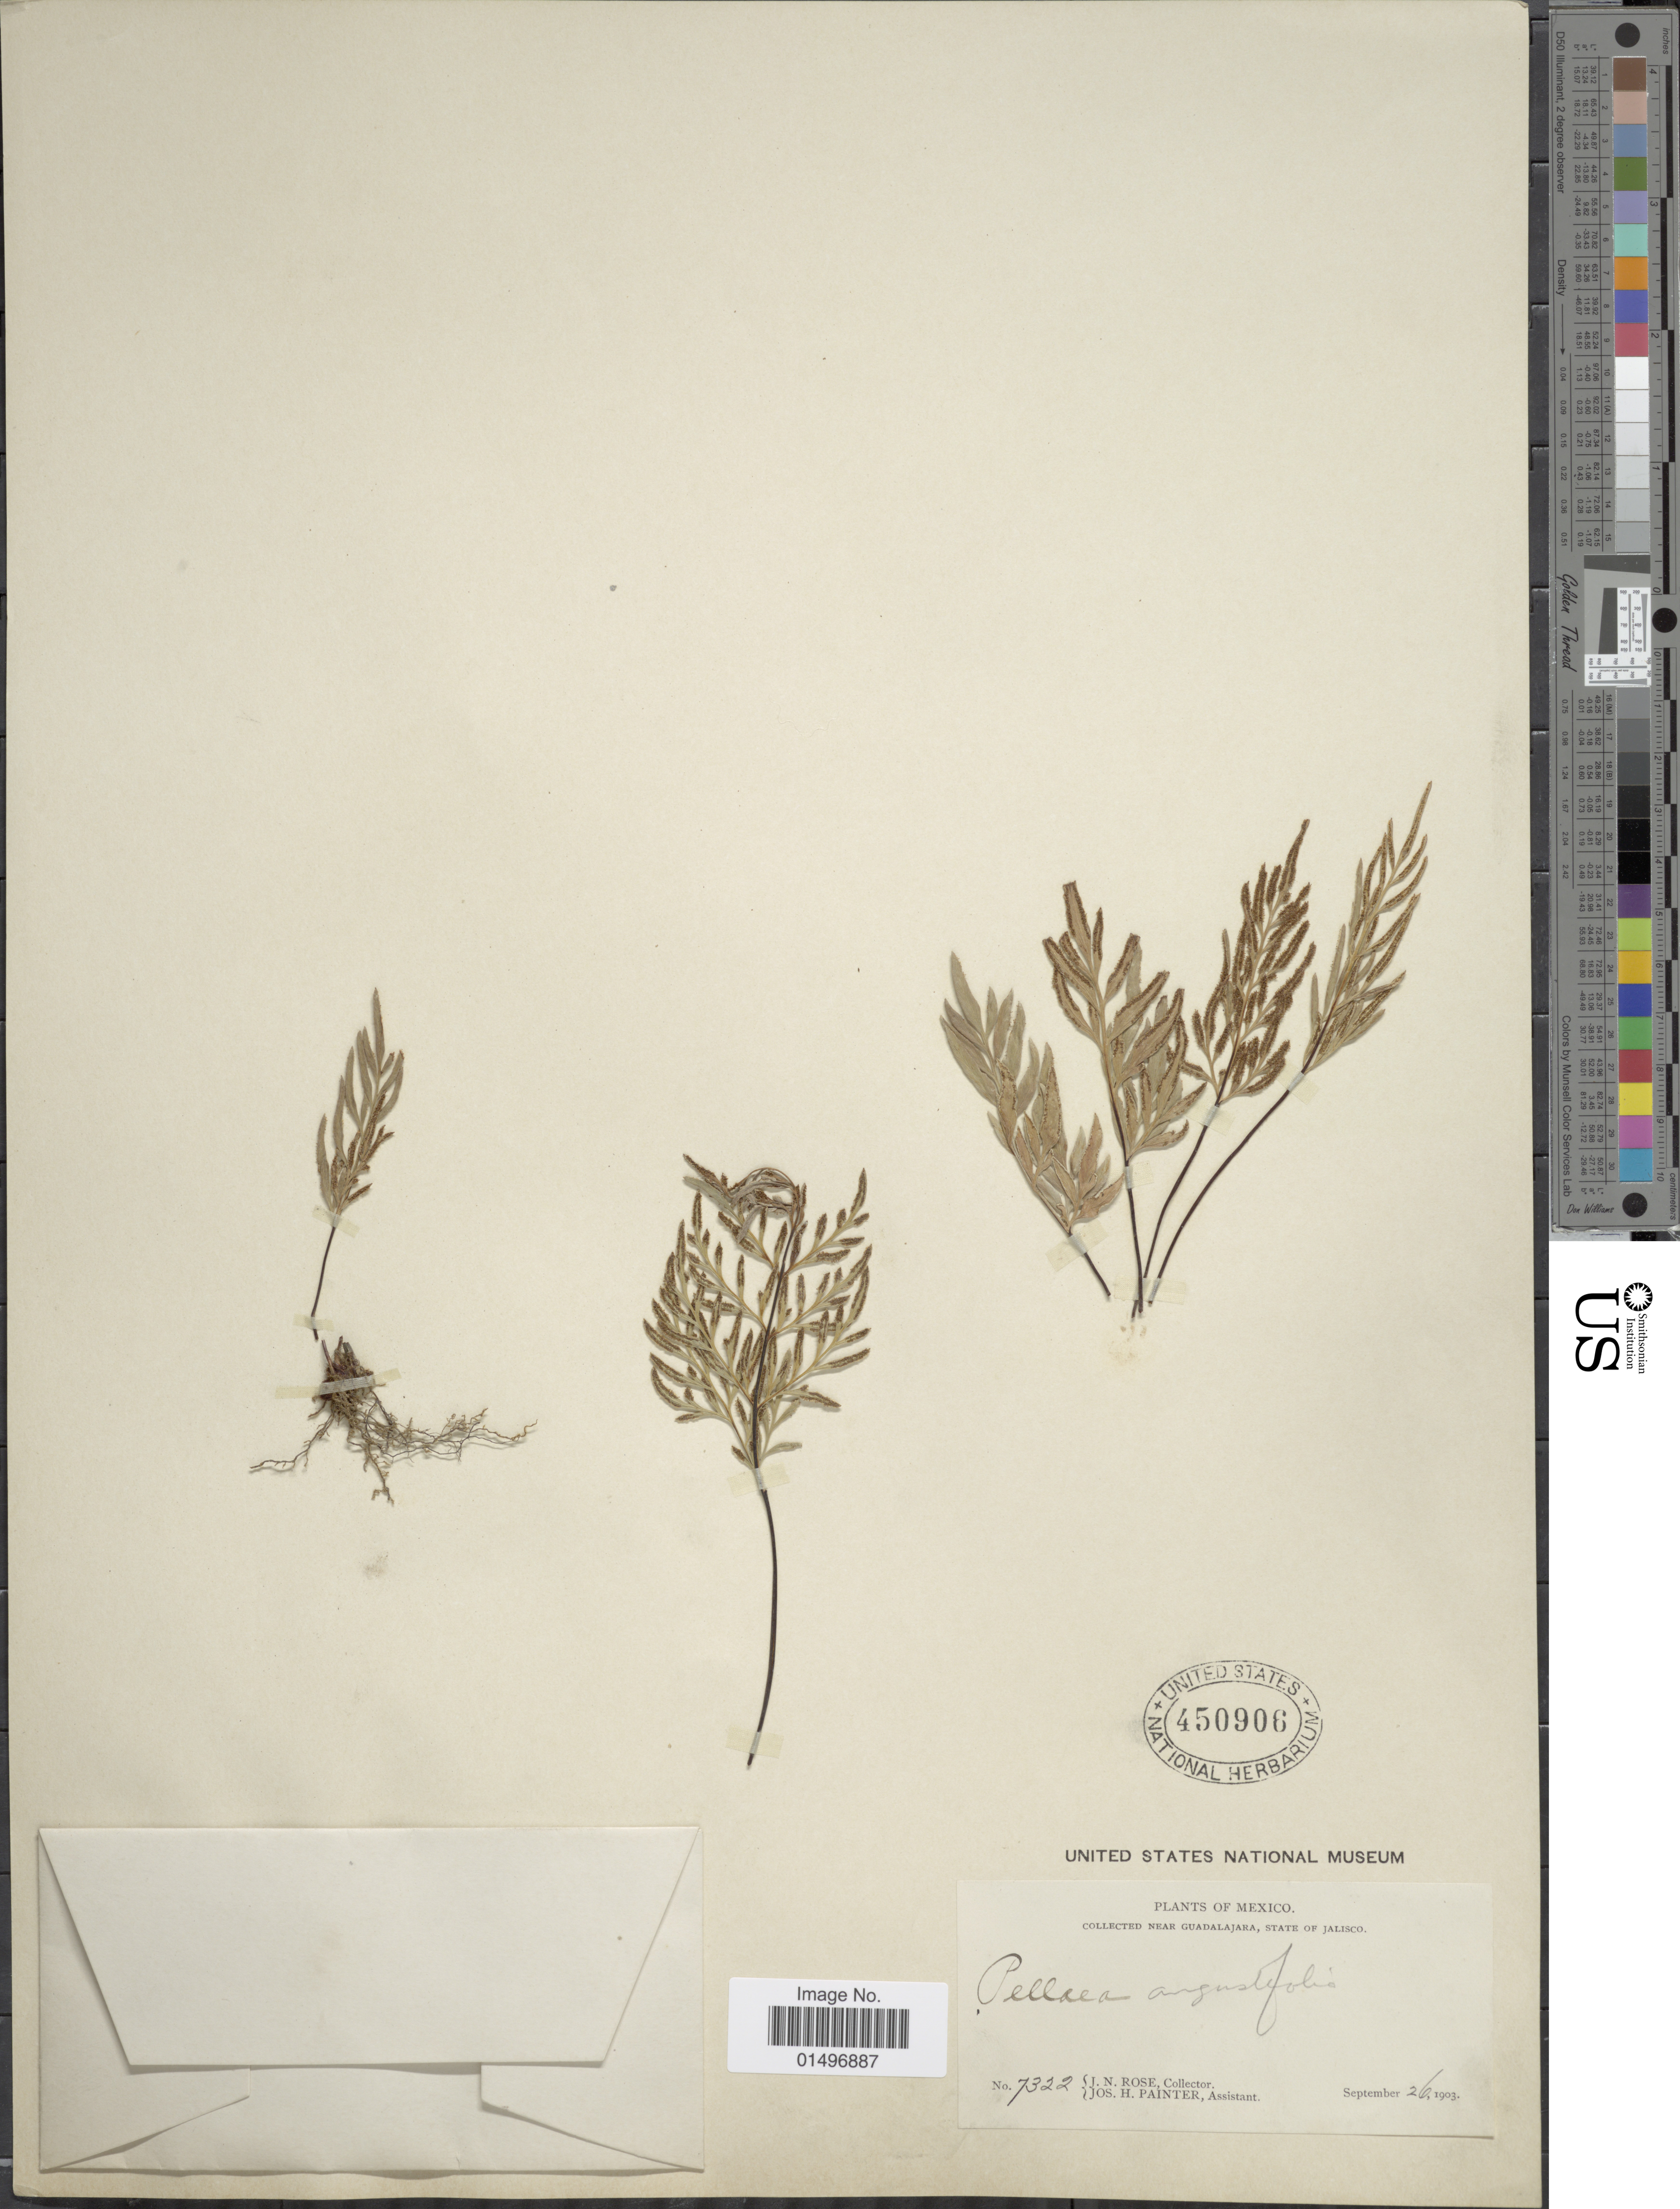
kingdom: Plantae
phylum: Tracheophyta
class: Polypodiopsida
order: Polypodiales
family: Pteridaceae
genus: Gaga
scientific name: Gaga angustifolia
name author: (Kunth) Fay W. Li & Windham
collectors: J. N. Rose & J. H. Painter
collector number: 7322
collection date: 1903-09-26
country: Mexico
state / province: Jalisco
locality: Mexico, near Guadalajara.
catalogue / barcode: US 450906